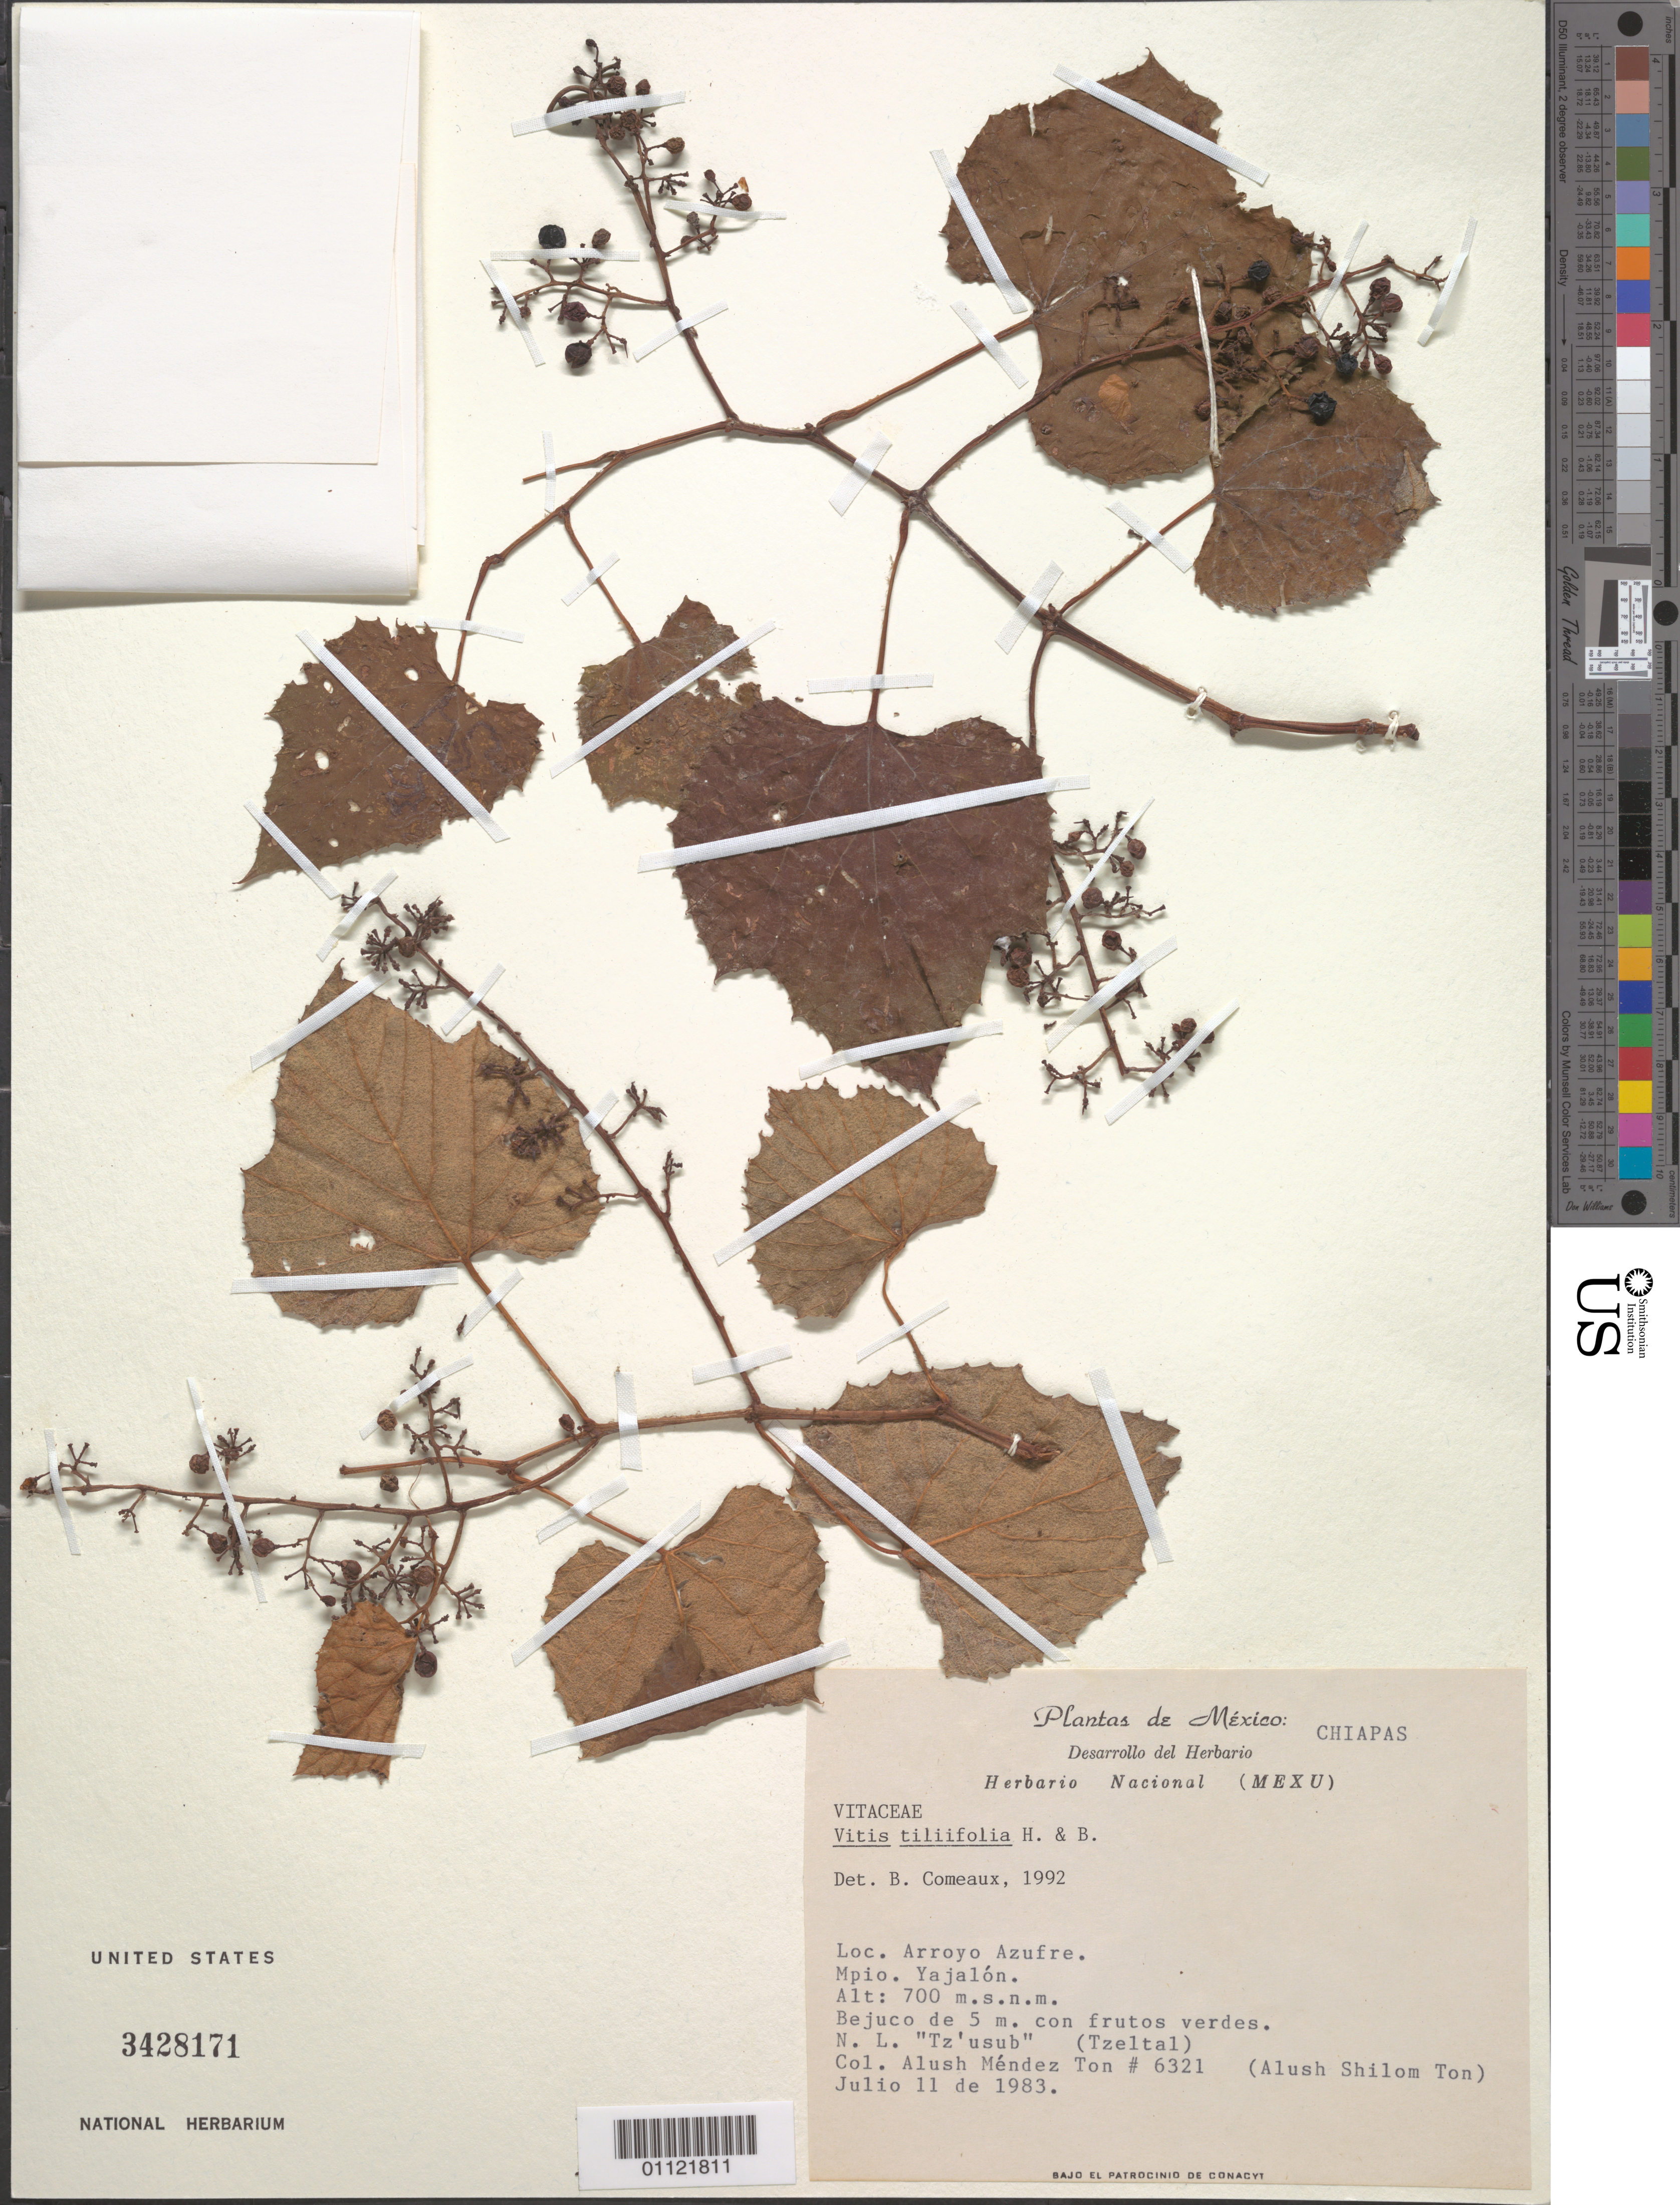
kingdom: Plantae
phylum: Tracheophyta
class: Magnoliopsida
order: Vitales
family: Vitaceae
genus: Vitis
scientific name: Vitis tiliifolia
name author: Humb. & Bonpl. ex Schult.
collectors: A. M. Ton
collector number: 6321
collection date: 1983-07-11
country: Mexico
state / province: Chiapas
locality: Arroyo Azufre. Mpio. Yajalon.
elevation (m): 700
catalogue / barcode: US 3428171